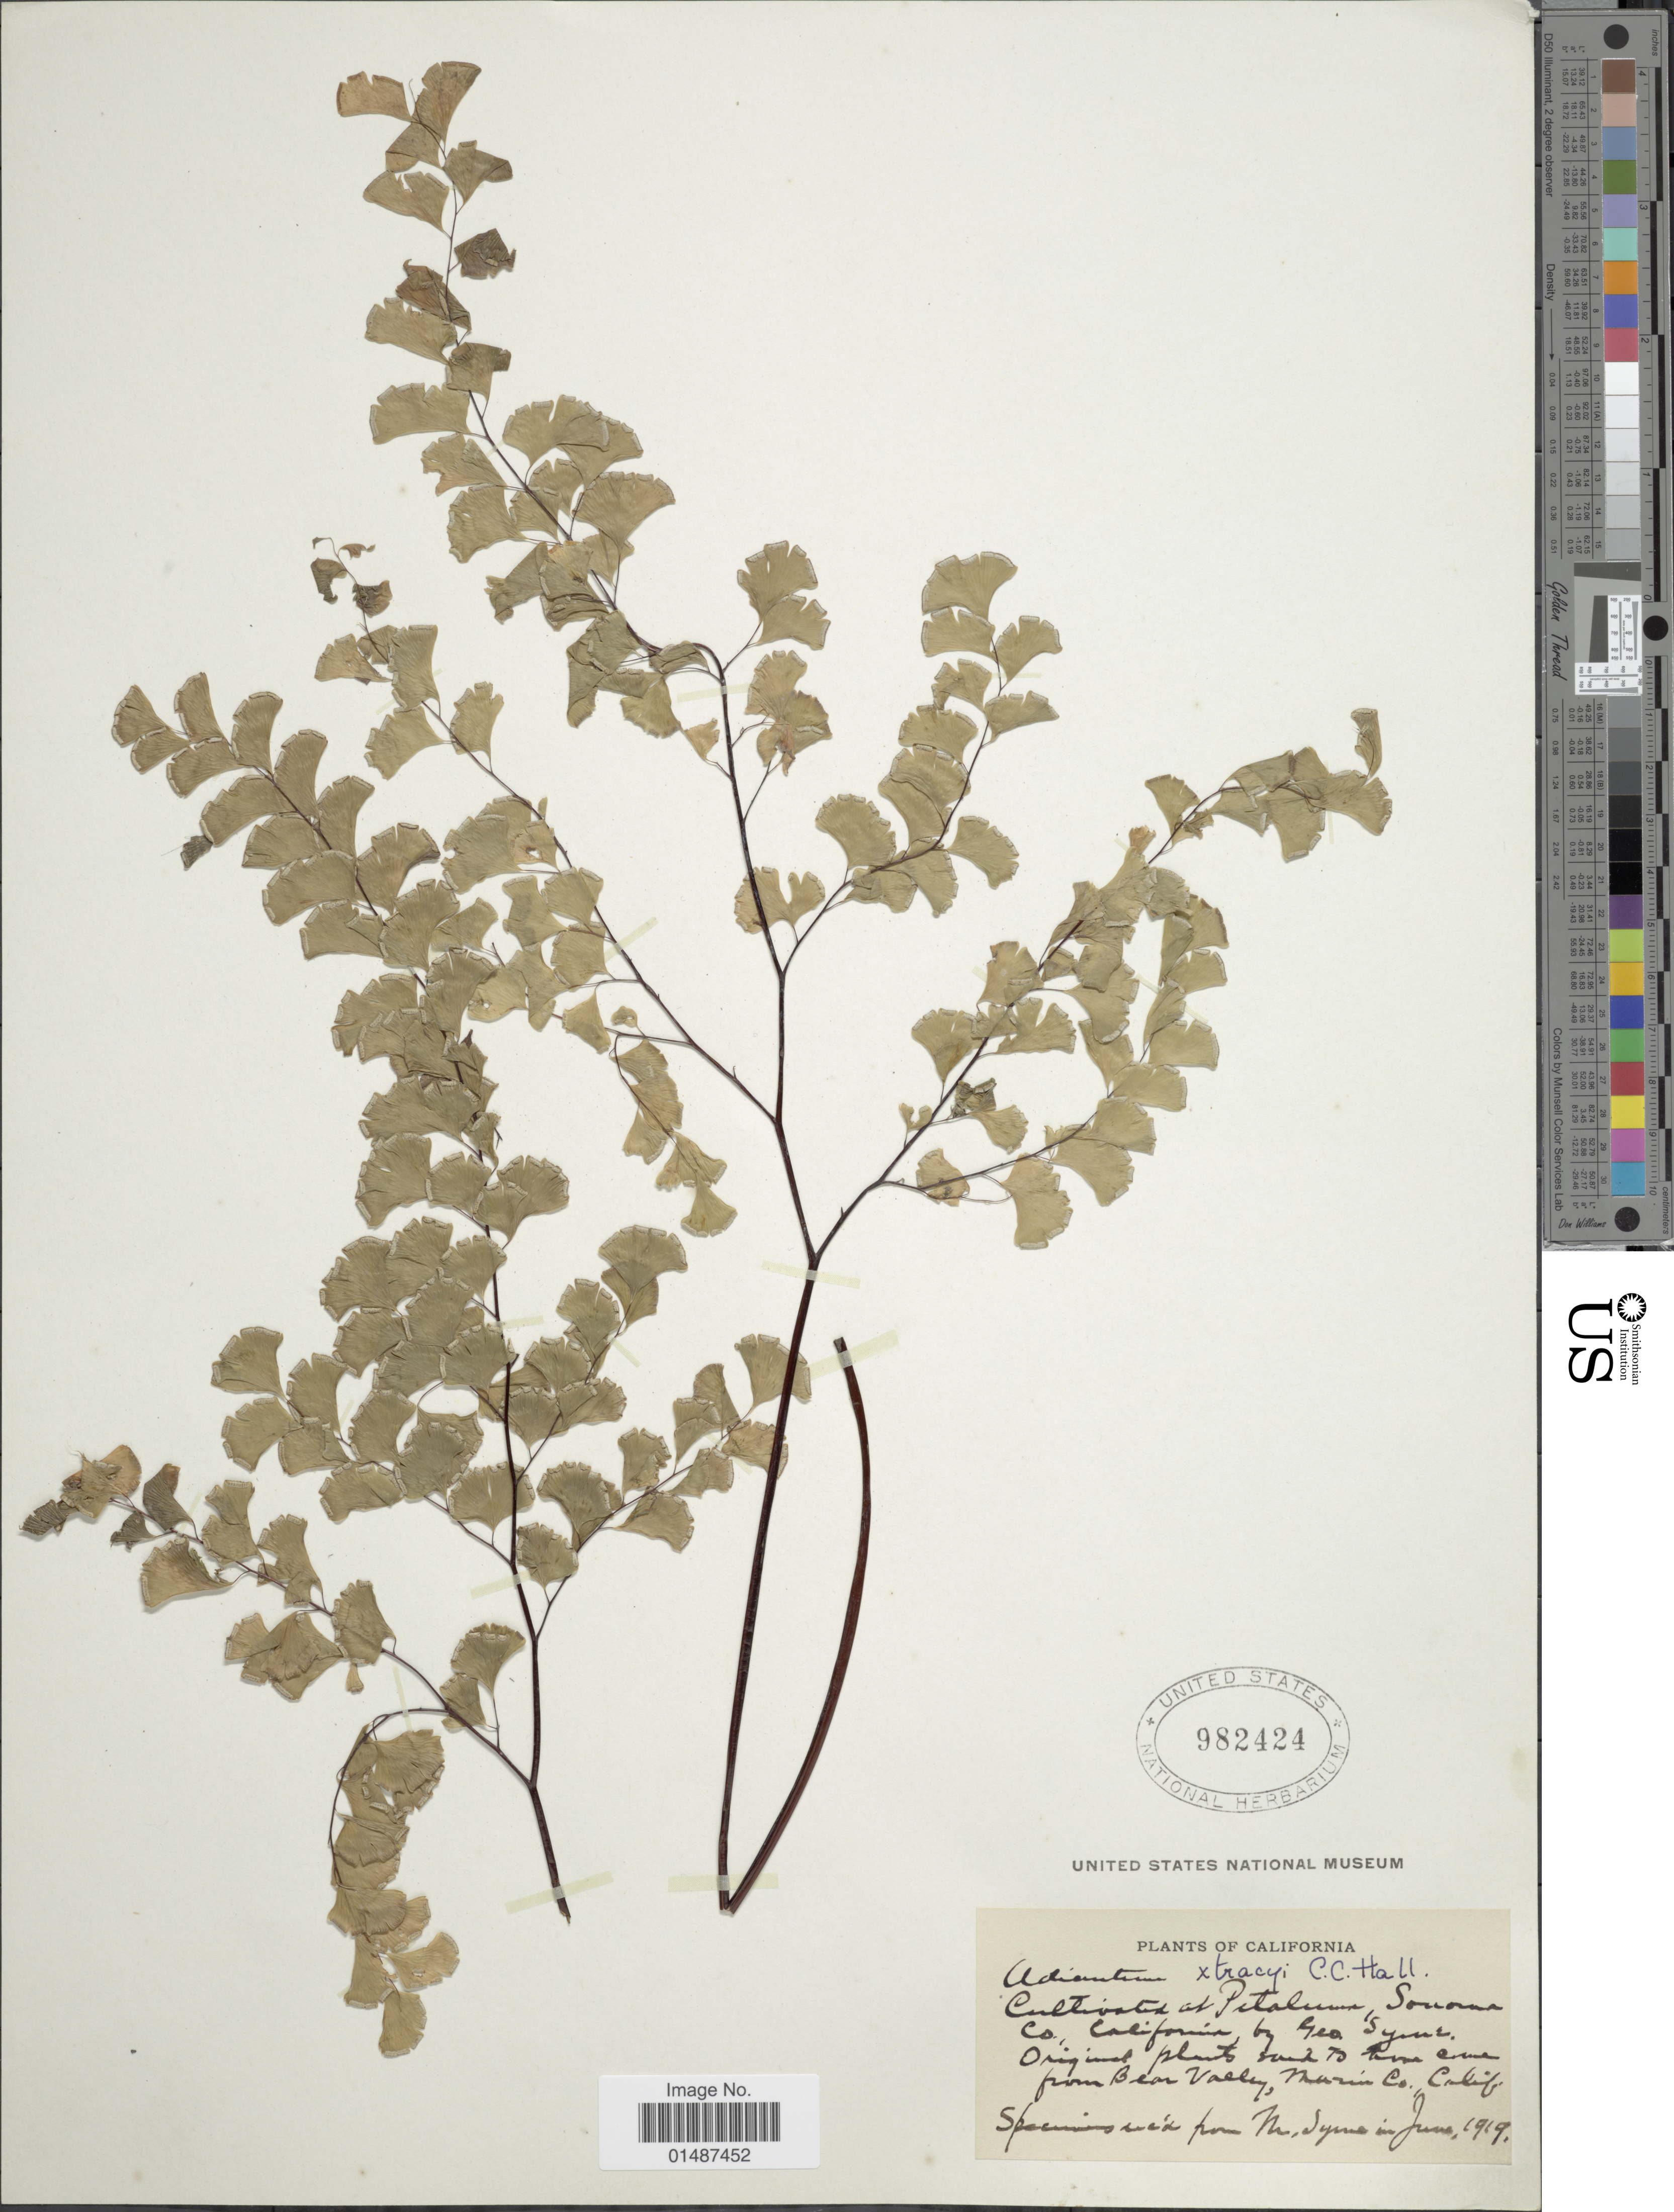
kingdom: Plantae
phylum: Tracheophyta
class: Polypodiopsida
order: Polypodiales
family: Pteridaceae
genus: Adiantum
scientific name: Adiantum x tracyi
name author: C.C. Hall ex W.H. Wagner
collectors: G. Syme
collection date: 1919-06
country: United States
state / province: California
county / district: Marin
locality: Cultivated at Petaluma, Sonora Co., California, by Geo. Syme. Original plants from Bear Valley, Marin Co., California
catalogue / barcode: US 982424